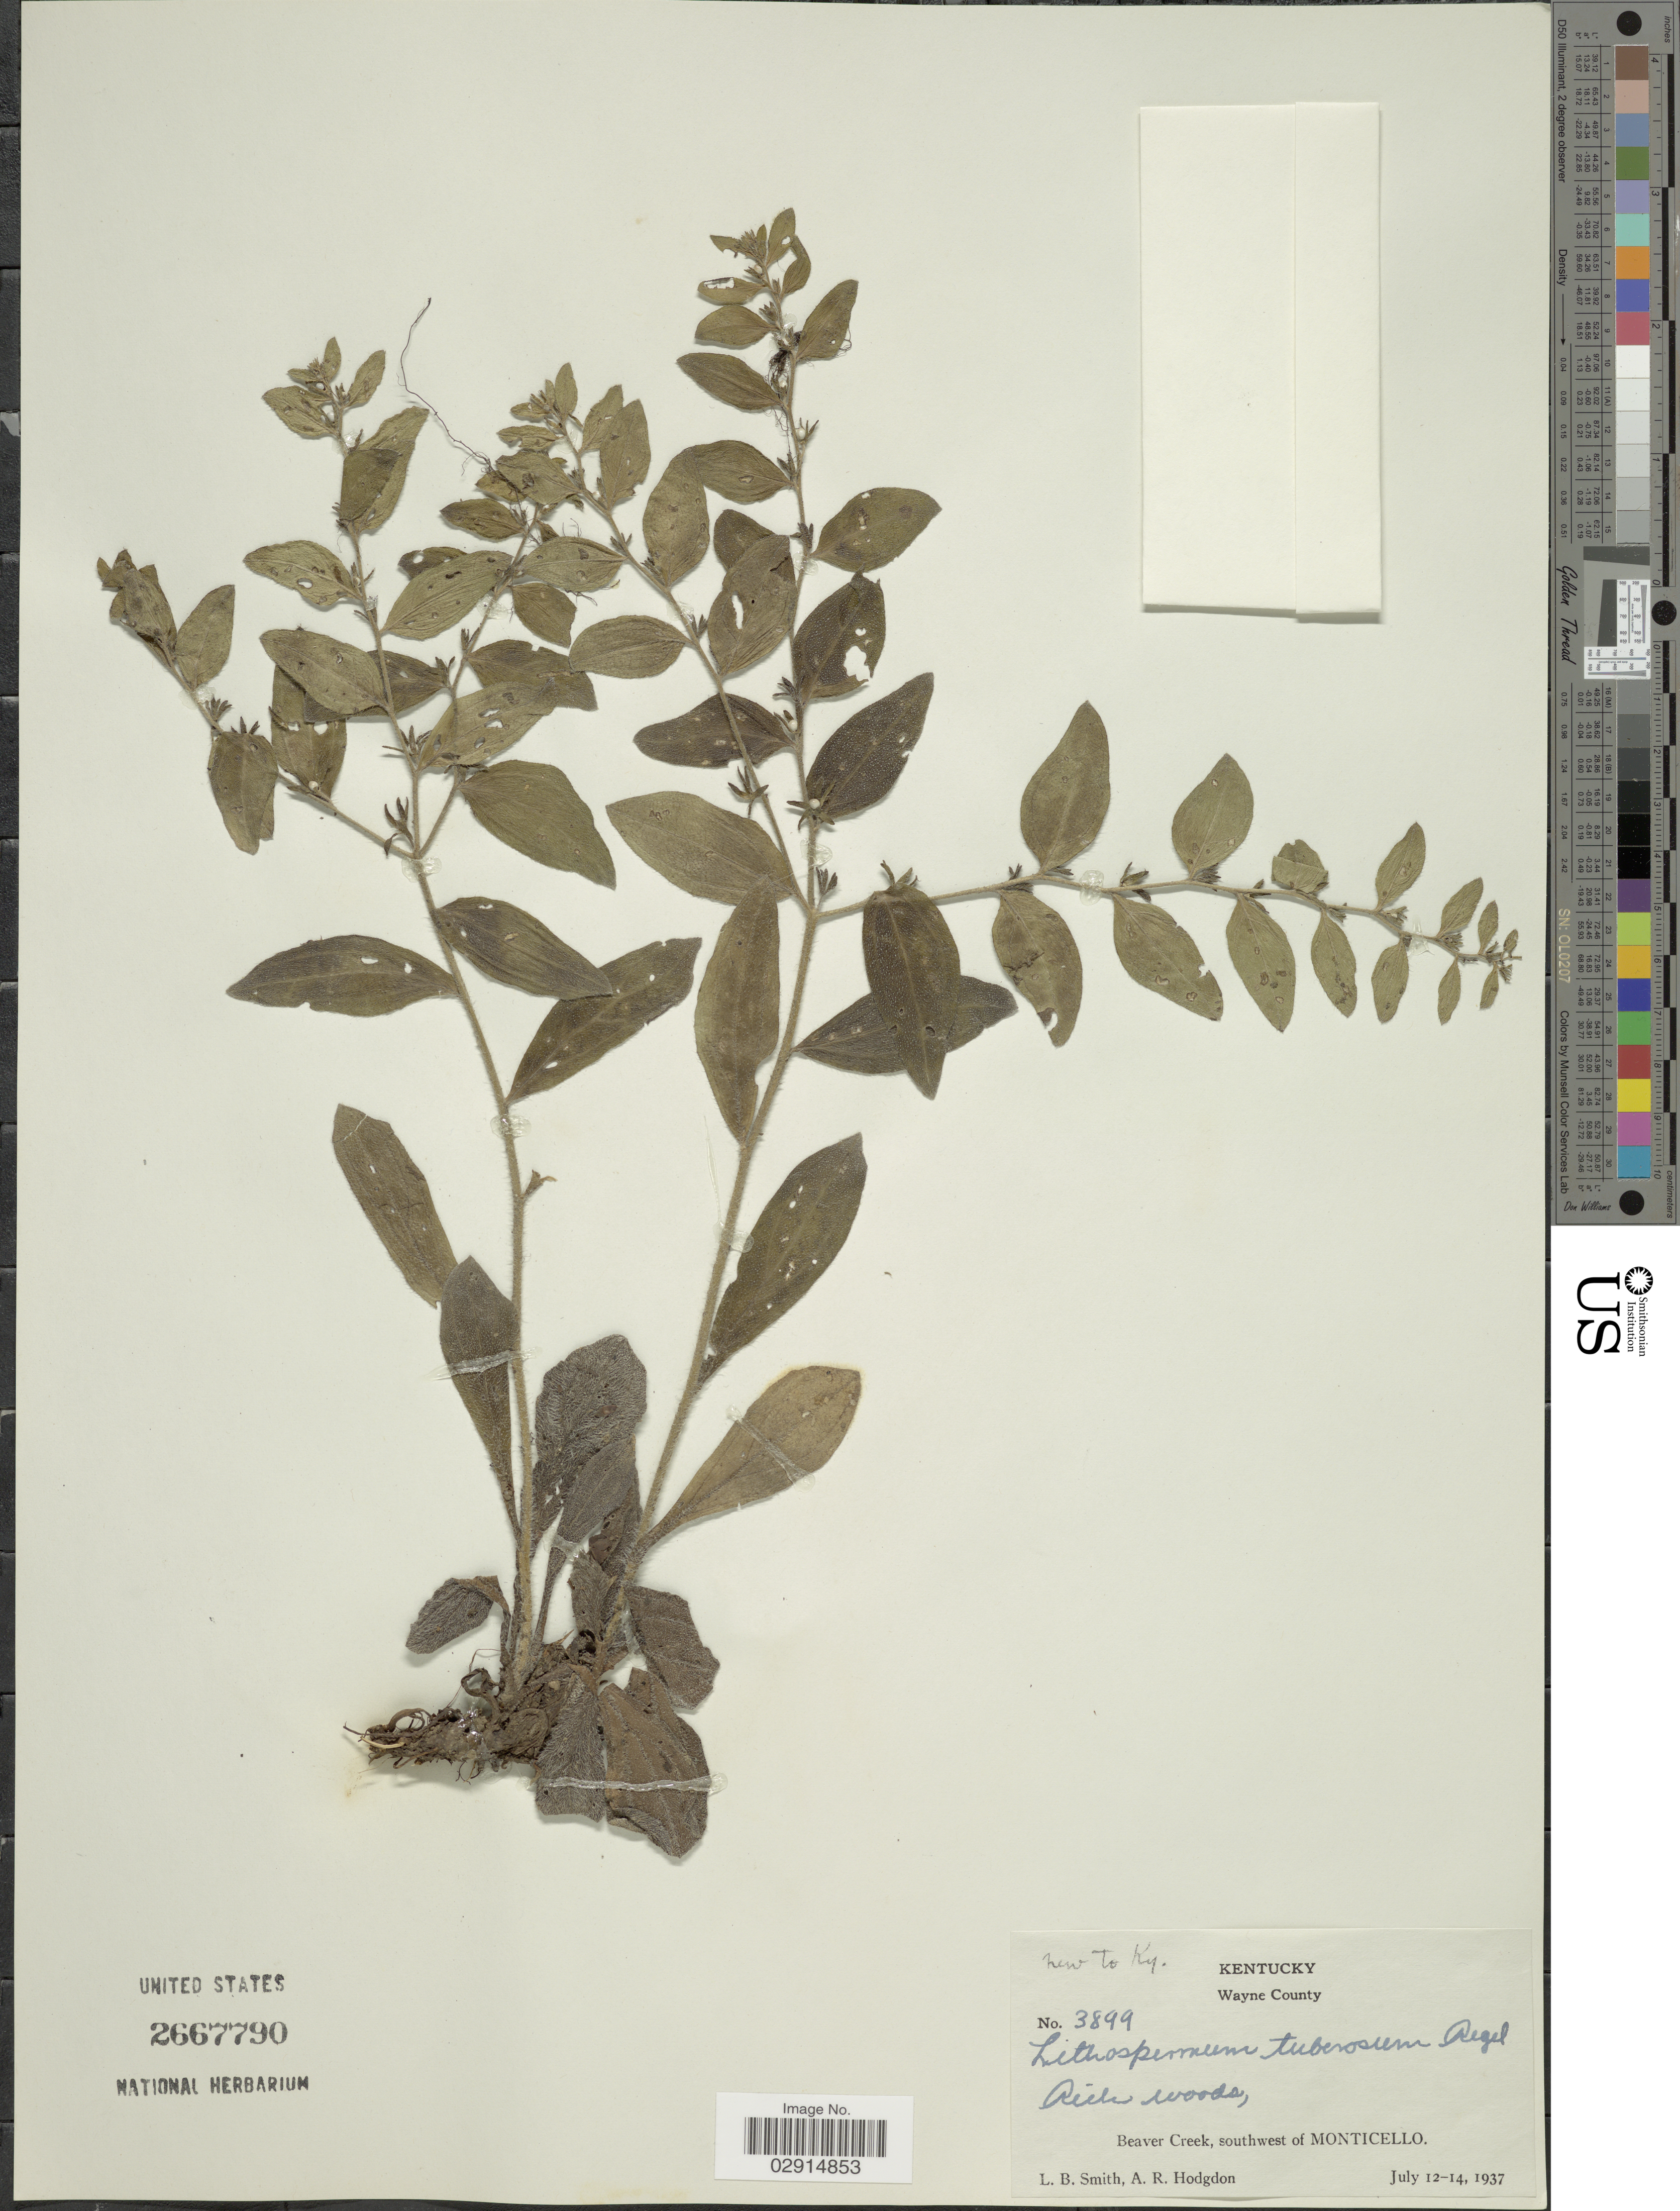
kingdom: Plantae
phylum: Tracheophyta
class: Magnoliopsida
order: Boraginales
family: Boraginaceae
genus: Lithospermum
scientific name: Lithospermum tuberosum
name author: Rugel ex DC.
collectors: L. Smith & A. R. Hodgdon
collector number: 3899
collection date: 1937-07-12/1937-07-14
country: United States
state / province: Kentucky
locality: Beaver Creek, southwest of Monticello. Wayne County. Kentucky.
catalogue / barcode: US 2667790